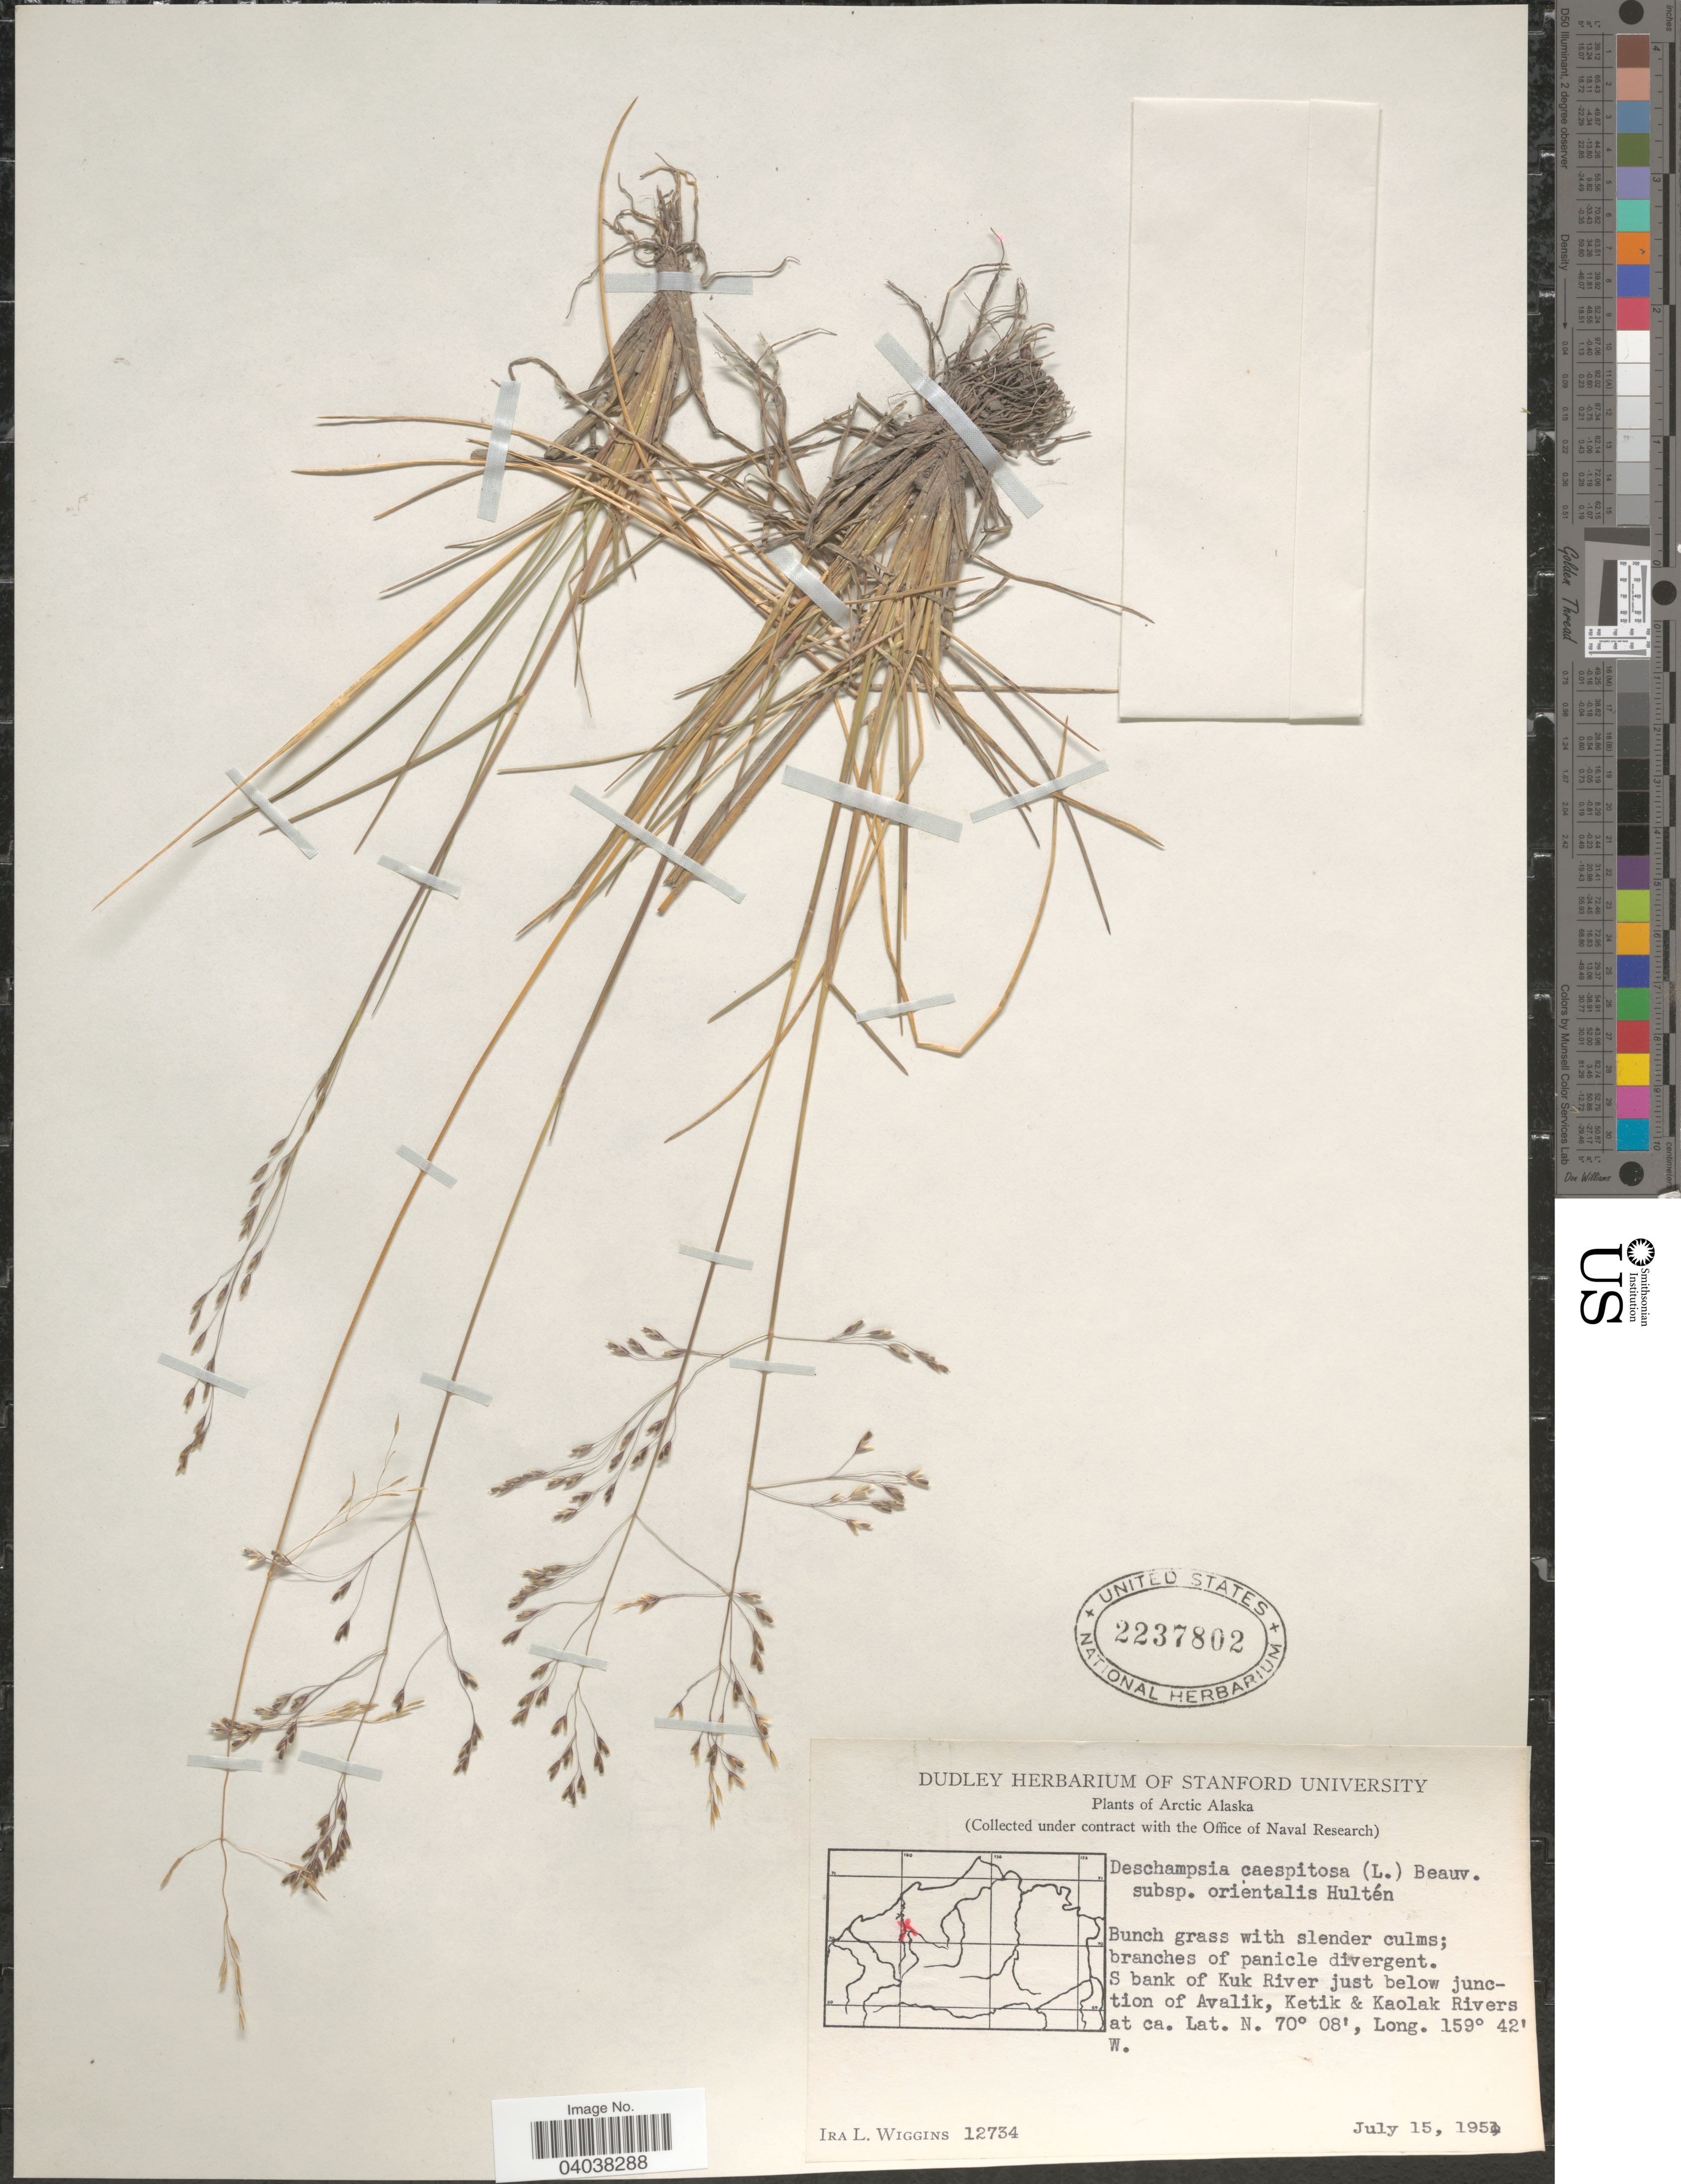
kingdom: Plantae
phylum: Tracheophyta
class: Liliopsida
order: Poales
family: Poaceae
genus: Deschampsia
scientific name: Deschampsia cespitosa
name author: (L.) P. Beauv.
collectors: I. L. Wiggins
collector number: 12734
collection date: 1951-07-15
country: United States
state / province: Alaska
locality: Arctic Alaska. S bank of Kuk River just below junction of Avalik, Ketik & Kaolak Rivers.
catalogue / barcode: US 2237802